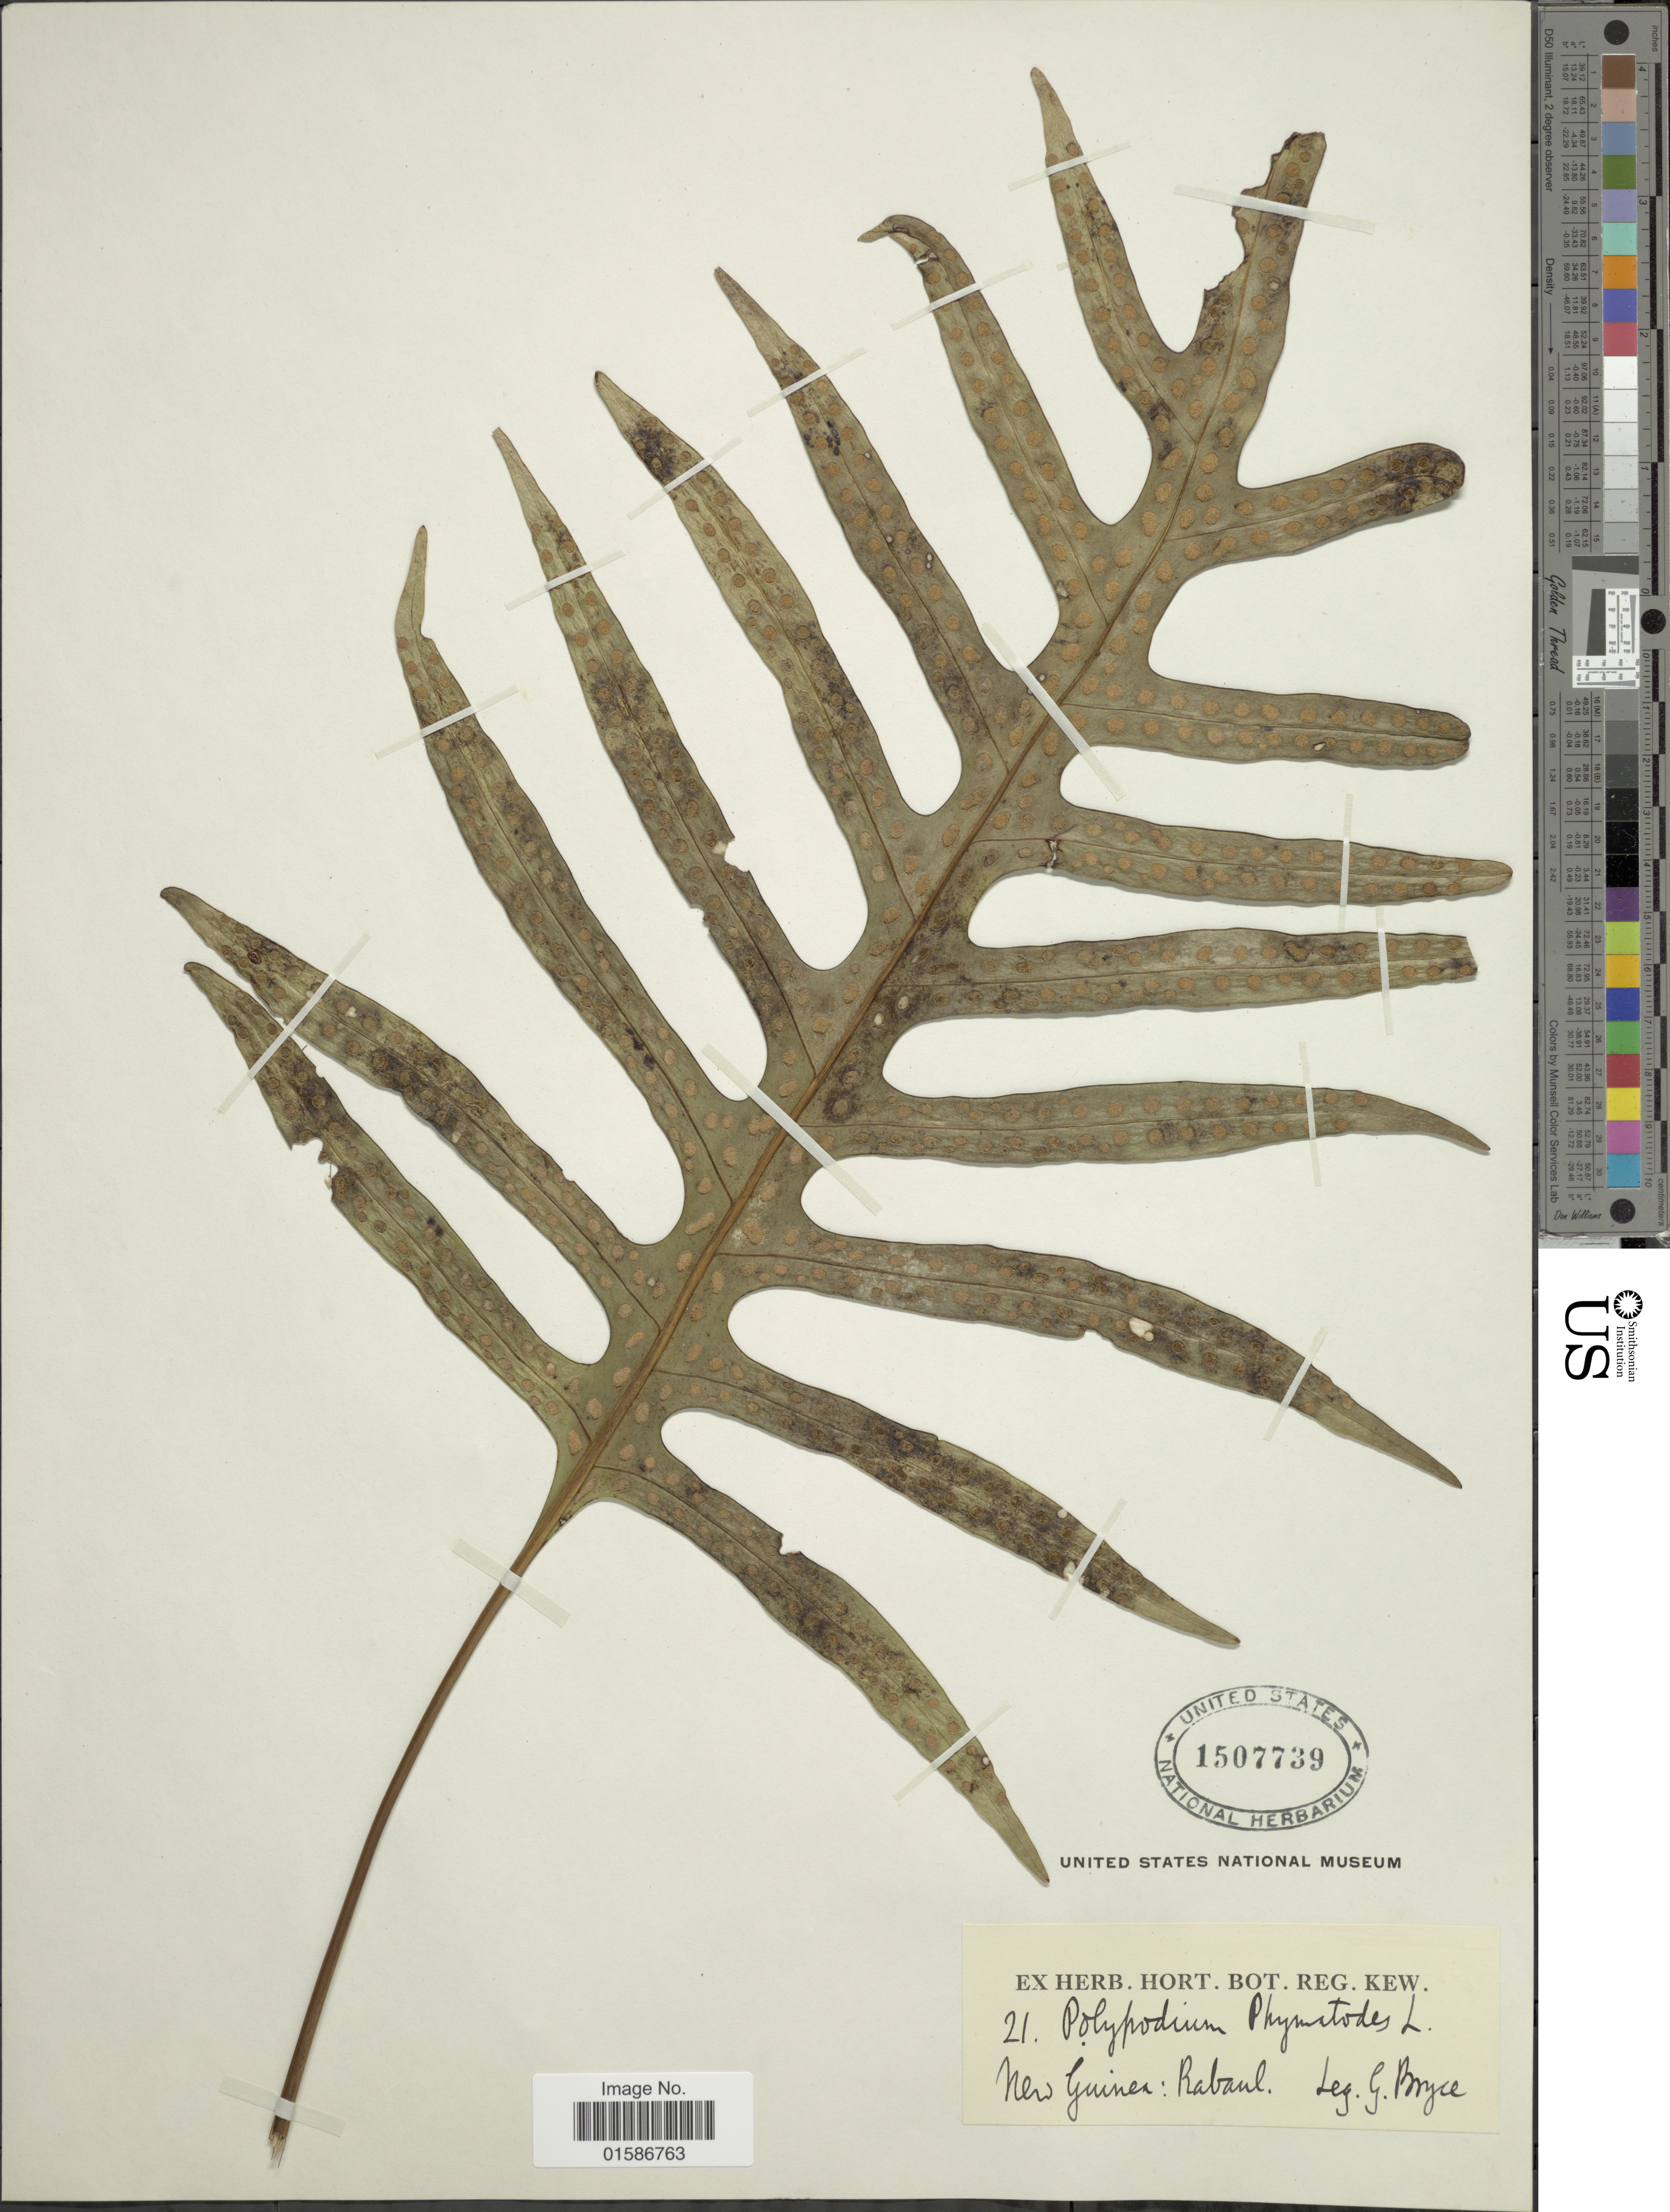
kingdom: Plantae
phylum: Tracheophyta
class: Polypodiopsida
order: Polypodiales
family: Polypodiaceae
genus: Microsorum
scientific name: Microsorum scolopendria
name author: (Burm. f.) Copel.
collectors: G. Bryce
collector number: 21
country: Papua New Guinea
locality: New Guinea: Rabaul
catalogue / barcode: US 1507739